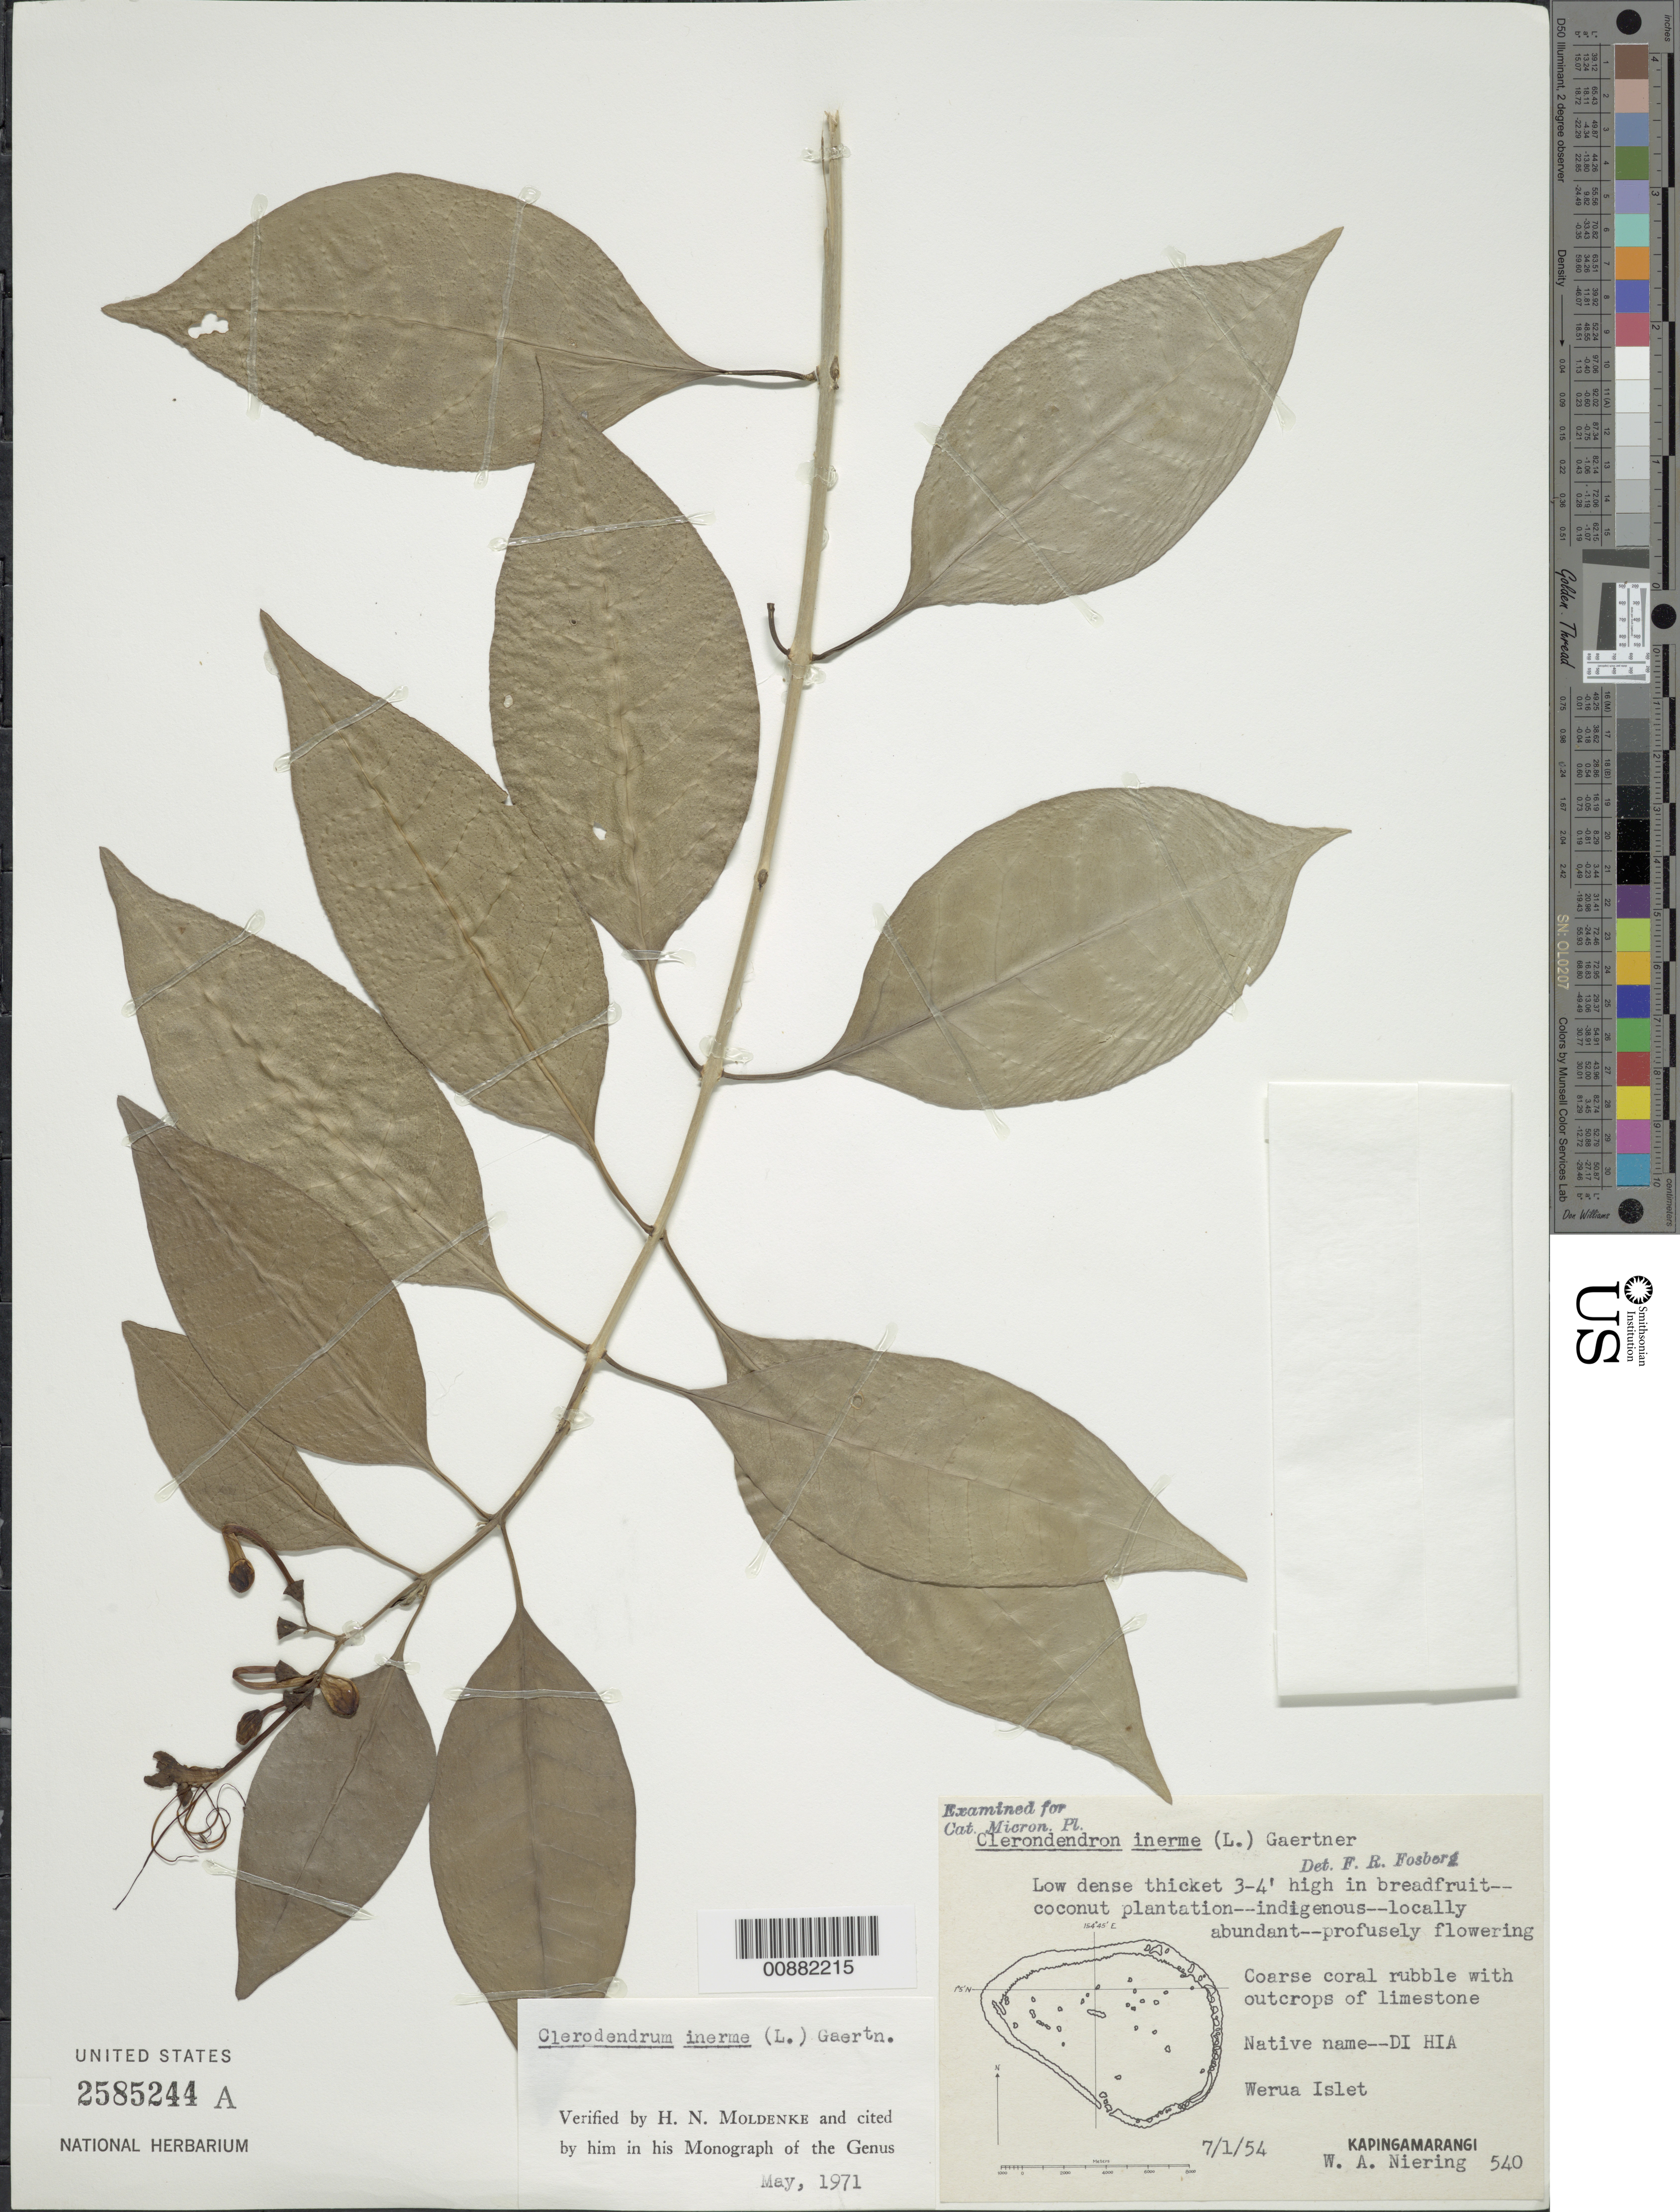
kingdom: Plantae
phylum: Tracheophyta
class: Magnoliopsida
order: Lamiales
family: Lamiaceae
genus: Clerodendrum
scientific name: Clerodendrum inerme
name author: (L.) Gaertn.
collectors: W. Niering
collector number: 540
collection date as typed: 01 Jul 1954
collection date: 1954-07-01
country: Micronesia, Federated States of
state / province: Pohnpei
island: Kapingamarangi Atoll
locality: Weua Islet.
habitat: Corse coral rubble with outcrops of limestone. Low dense thicket 3-4' high in breadfruit-coconut plantation.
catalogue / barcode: US 2585244